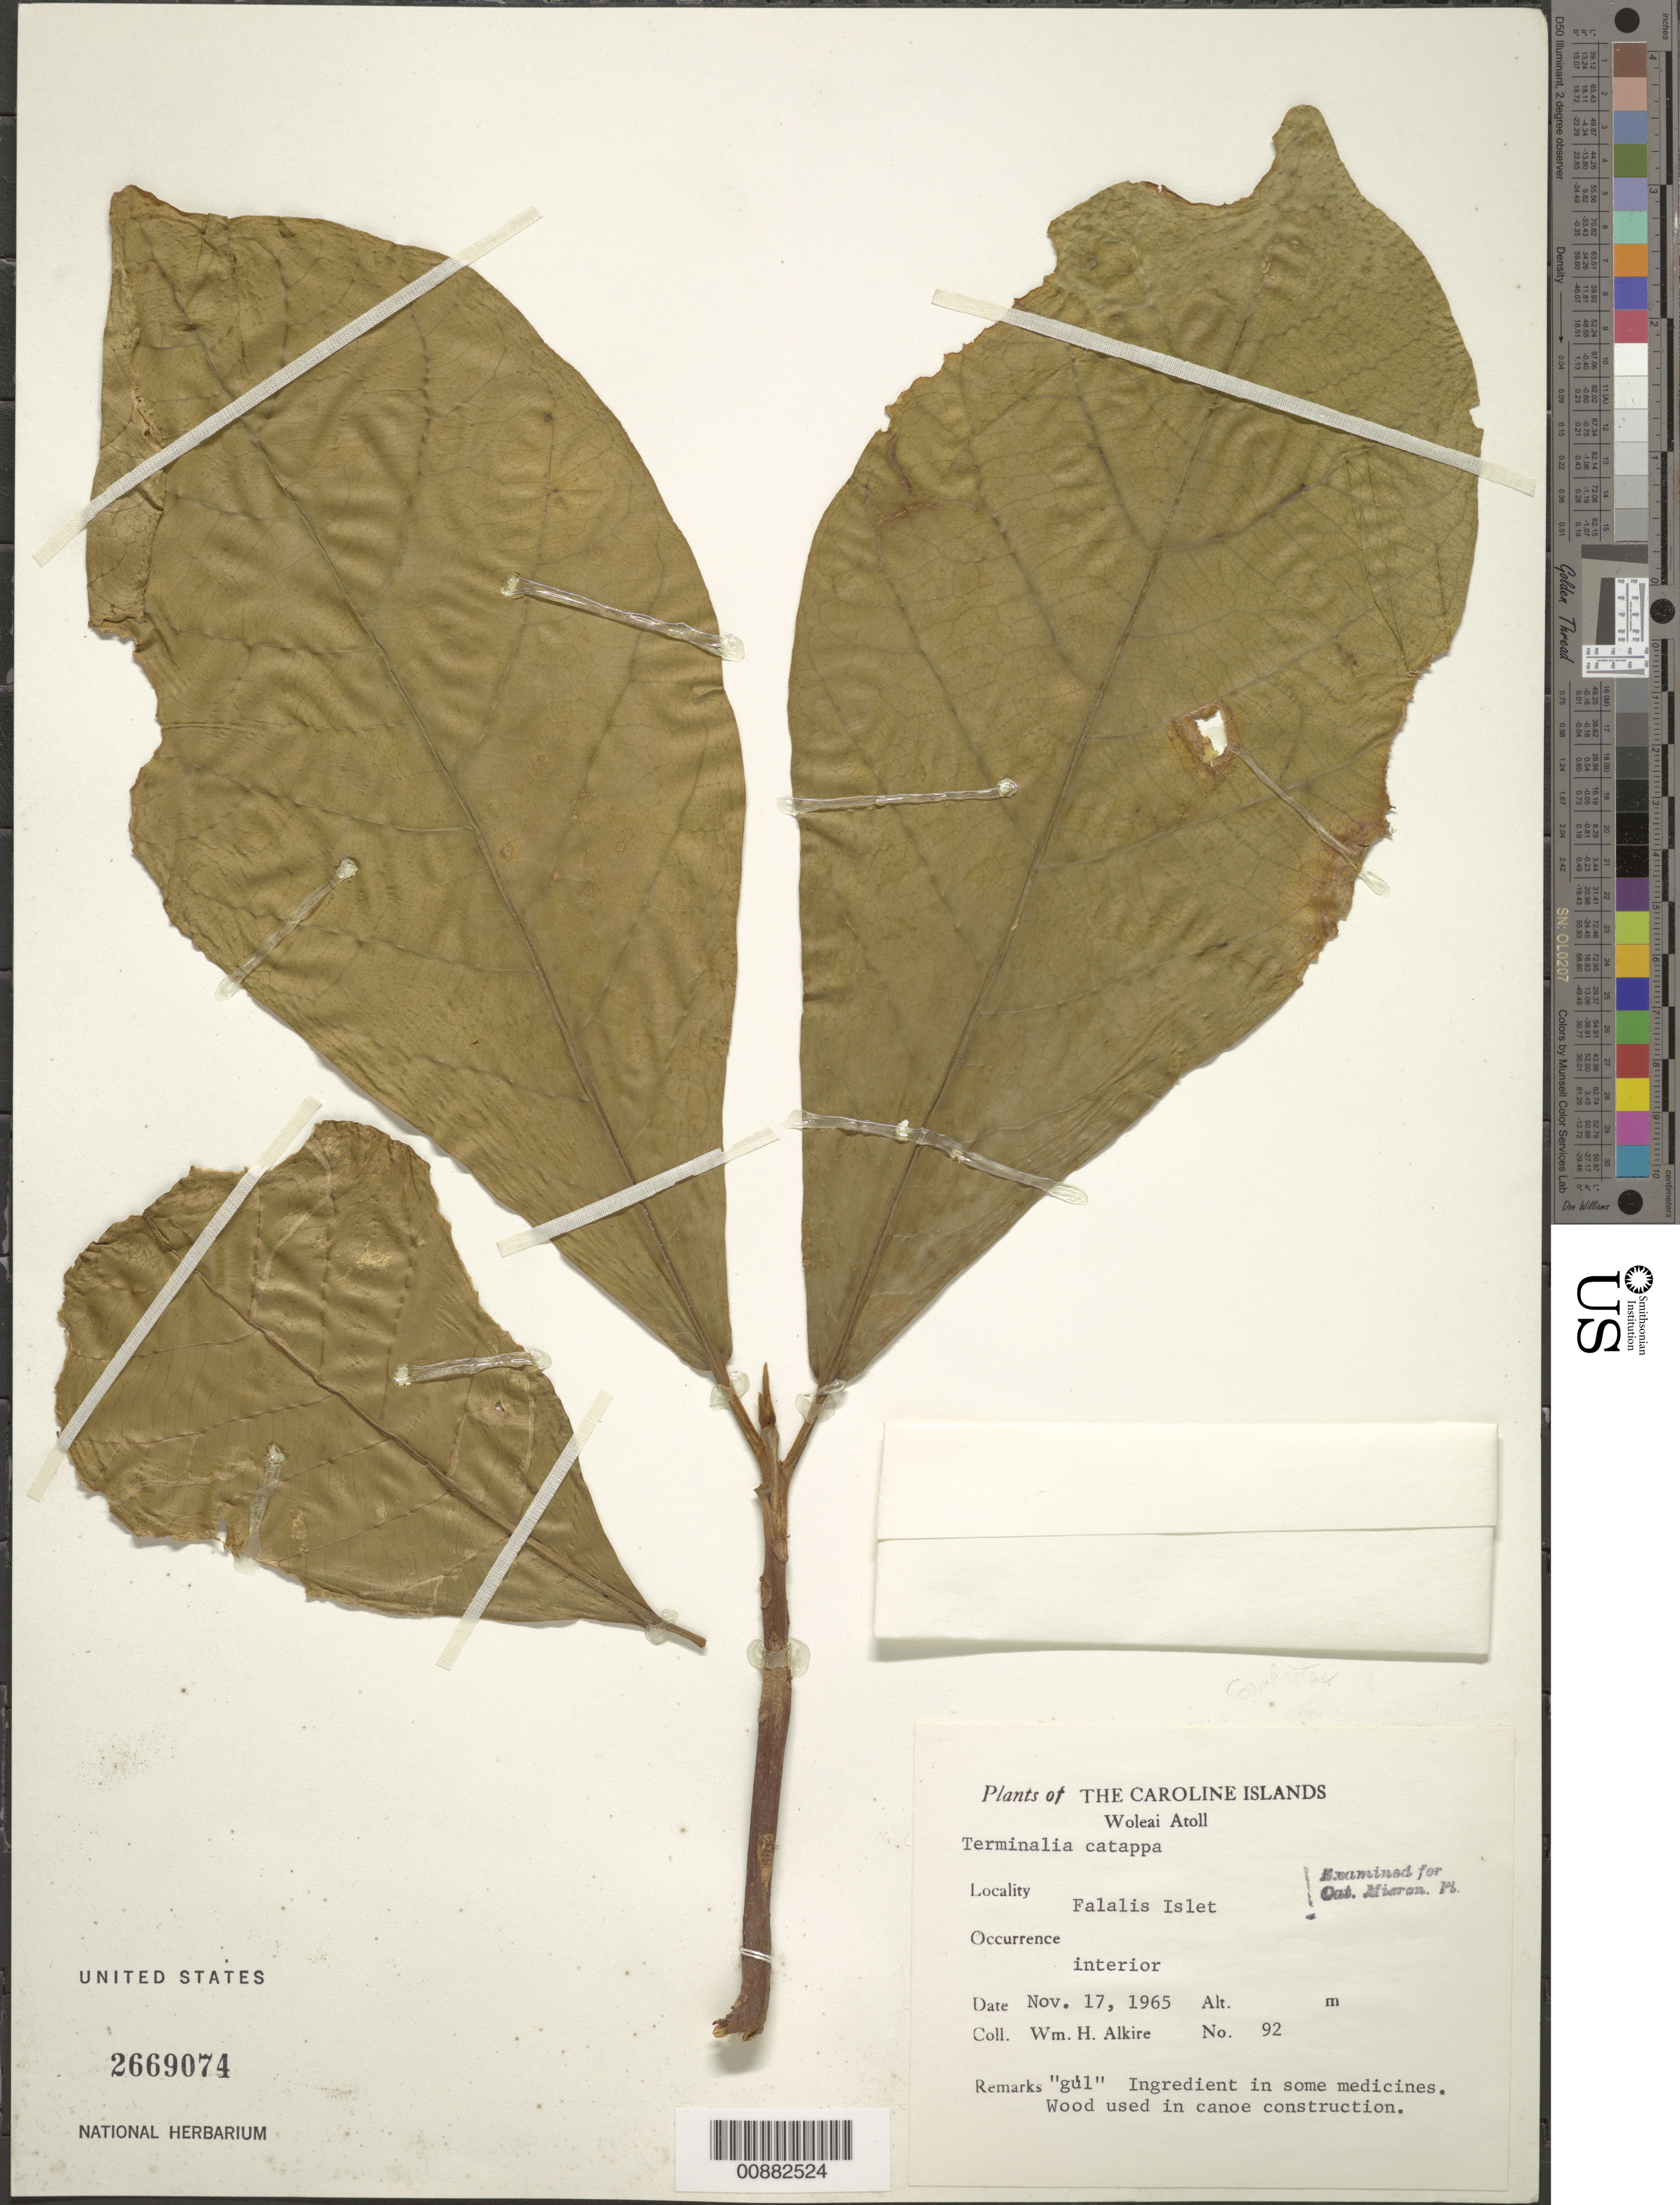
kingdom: Plantae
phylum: Tracheophyta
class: Magnoliopsida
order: Myrtales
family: Combretaceae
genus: Terminalia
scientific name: Terminalia catappa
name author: L.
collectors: W. Alkire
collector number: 92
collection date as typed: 17 Nov 1965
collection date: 1965-11-17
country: Micronesia, Federated States of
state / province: Yap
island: Woleai Atoll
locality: Falalis Islet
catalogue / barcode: US 2669074